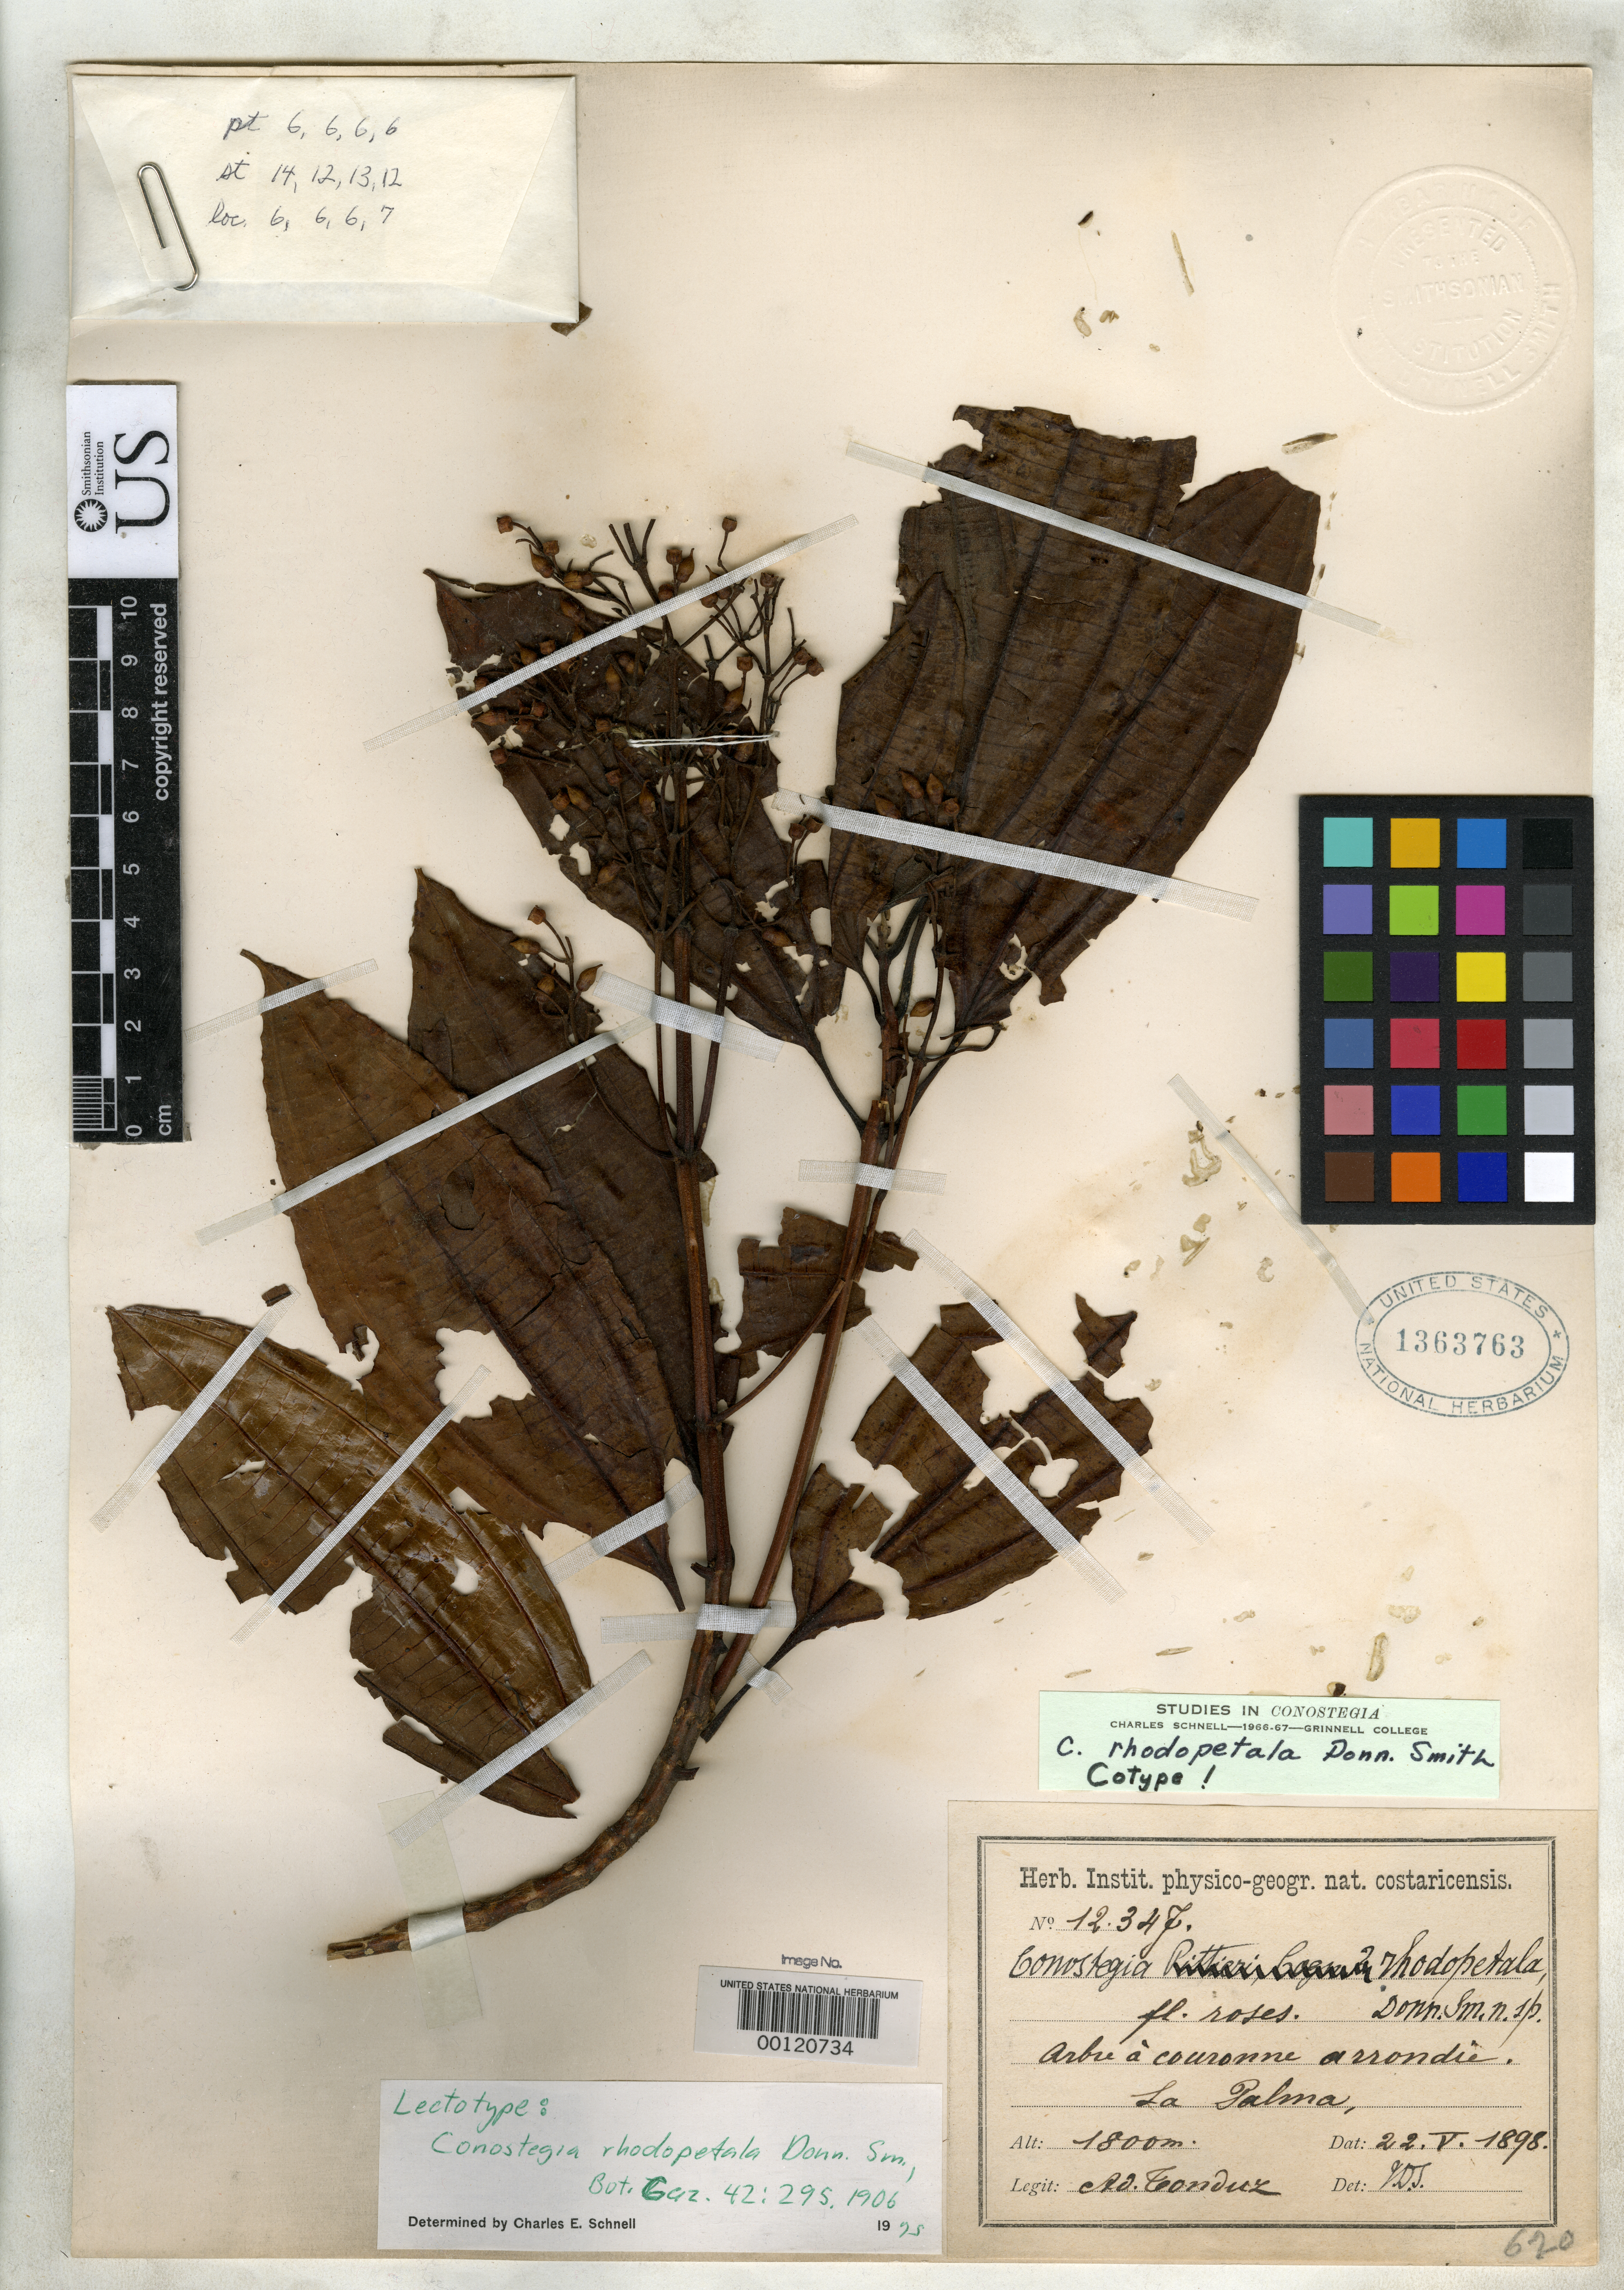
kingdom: Plantae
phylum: Tracheophyta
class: Magnoliopsida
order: Myrtales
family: Melastomataceae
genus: Conostegia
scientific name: Conostegia rhodopetala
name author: Donn. Sm.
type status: Syntype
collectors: A. Tonduz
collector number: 12347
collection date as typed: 22 May 1898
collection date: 1898-05-22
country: Costa Rica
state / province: San José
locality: La Palma.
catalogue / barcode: US 1363763